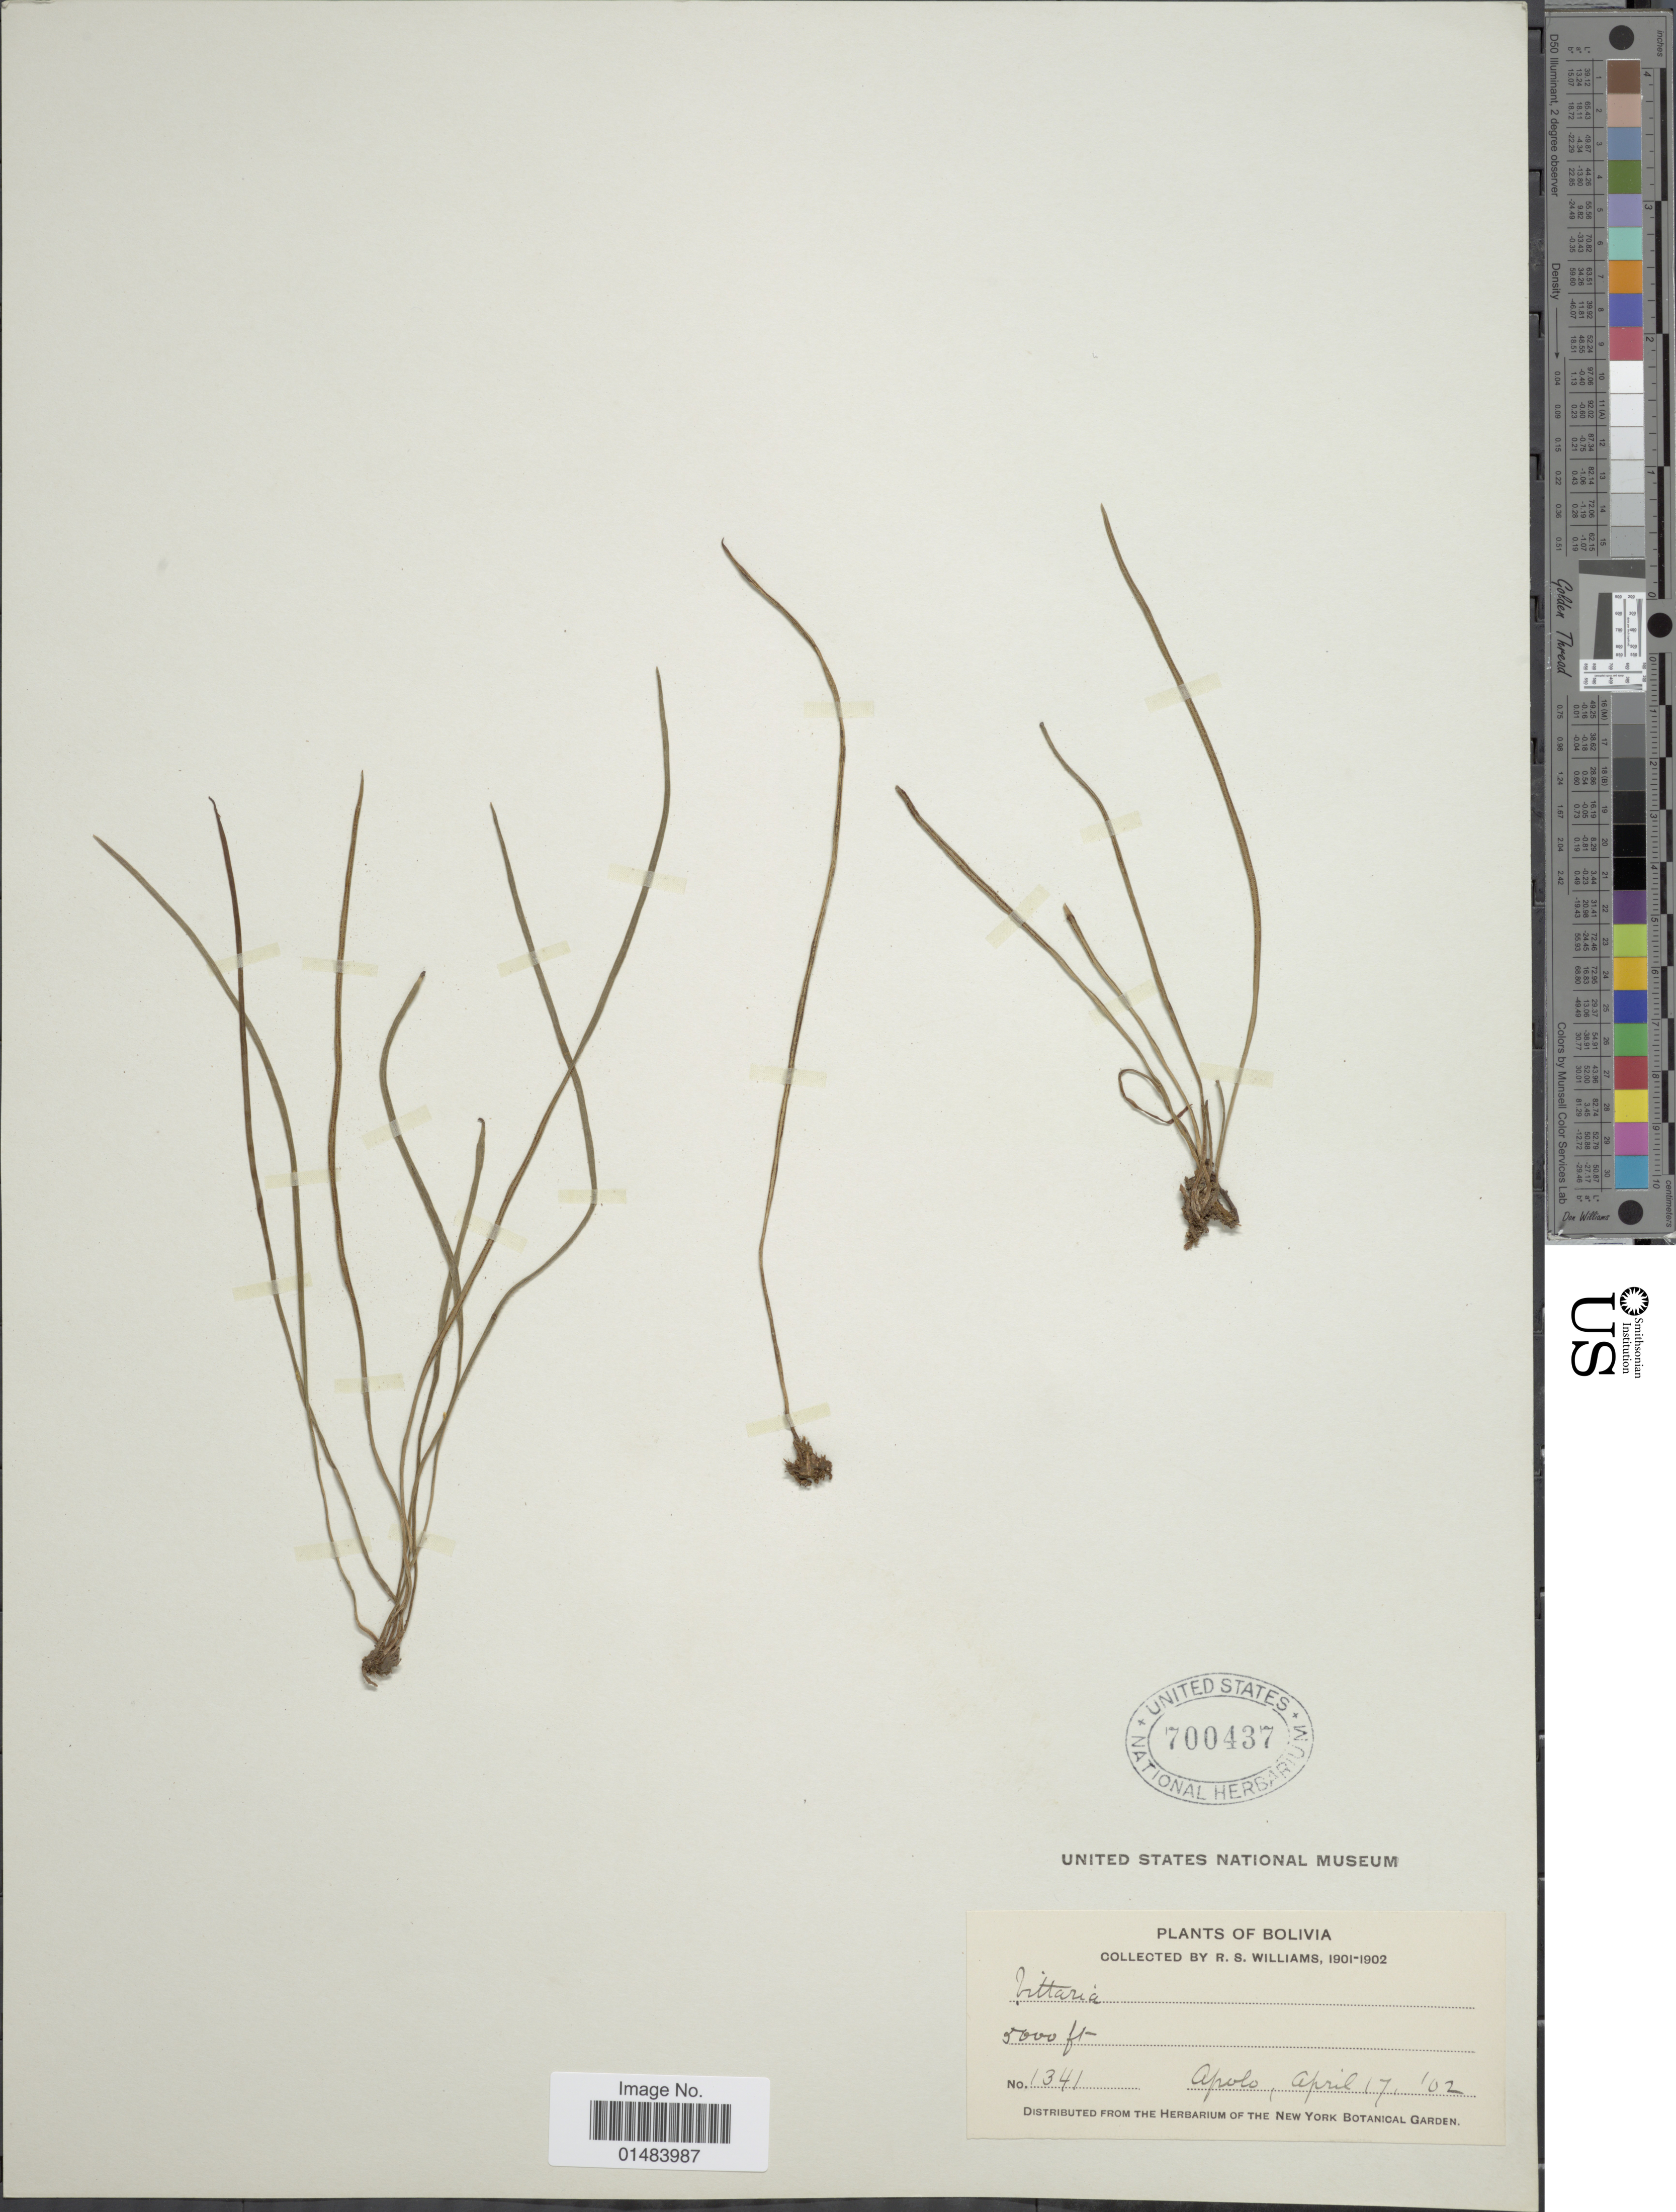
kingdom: Plantae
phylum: Tracheophyta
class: Polypodiopsida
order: Polypodiales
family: Pteridaceae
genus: Vittaria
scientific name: Vittaria graminifolia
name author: Kaulf.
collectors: R. S. Williams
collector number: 1341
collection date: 1902-04-17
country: Bolivia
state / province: La Paz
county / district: Franz Tamayo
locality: Apolo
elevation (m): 1524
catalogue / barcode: US 700437